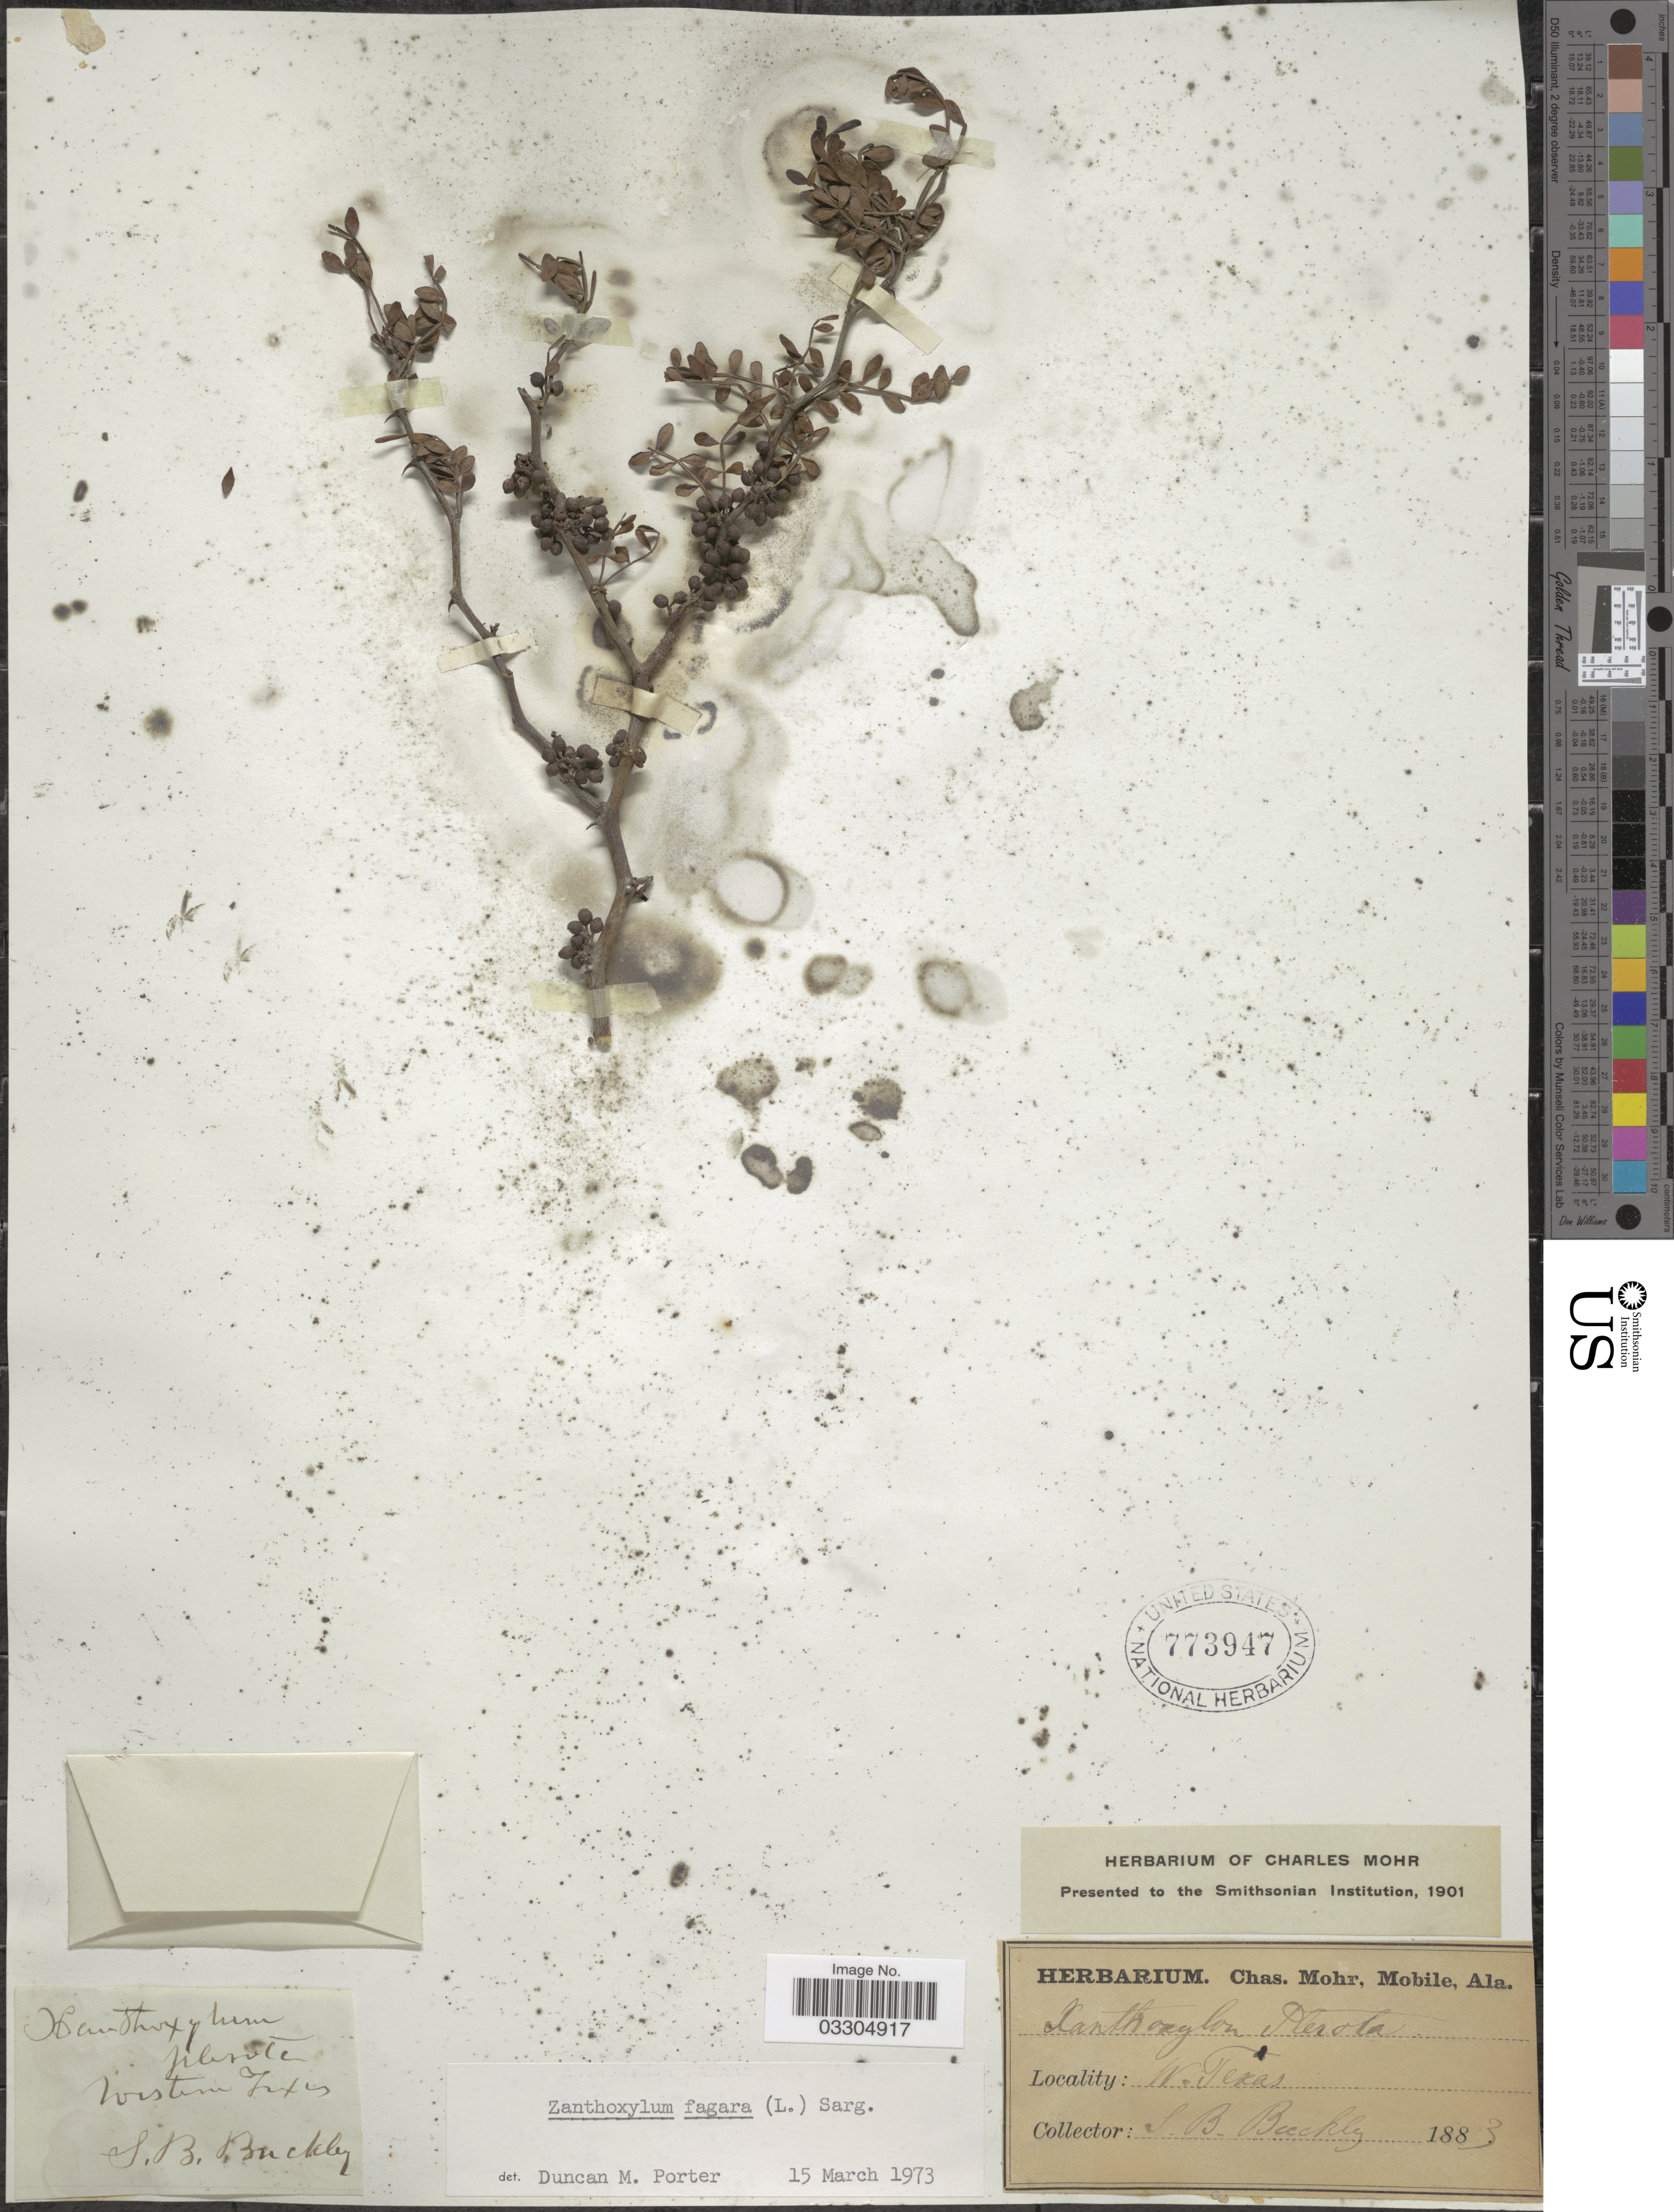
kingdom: Plantae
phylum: Tracheophyta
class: Magnoliopsida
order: Sapindales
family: Rutaceae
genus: Zanthoxylum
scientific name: Zanthoxylum fagara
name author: (L.) Sarg.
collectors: S. B. Buckley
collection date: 1883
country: United States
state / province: Texas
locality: Western Texas.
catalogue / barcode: US 773947